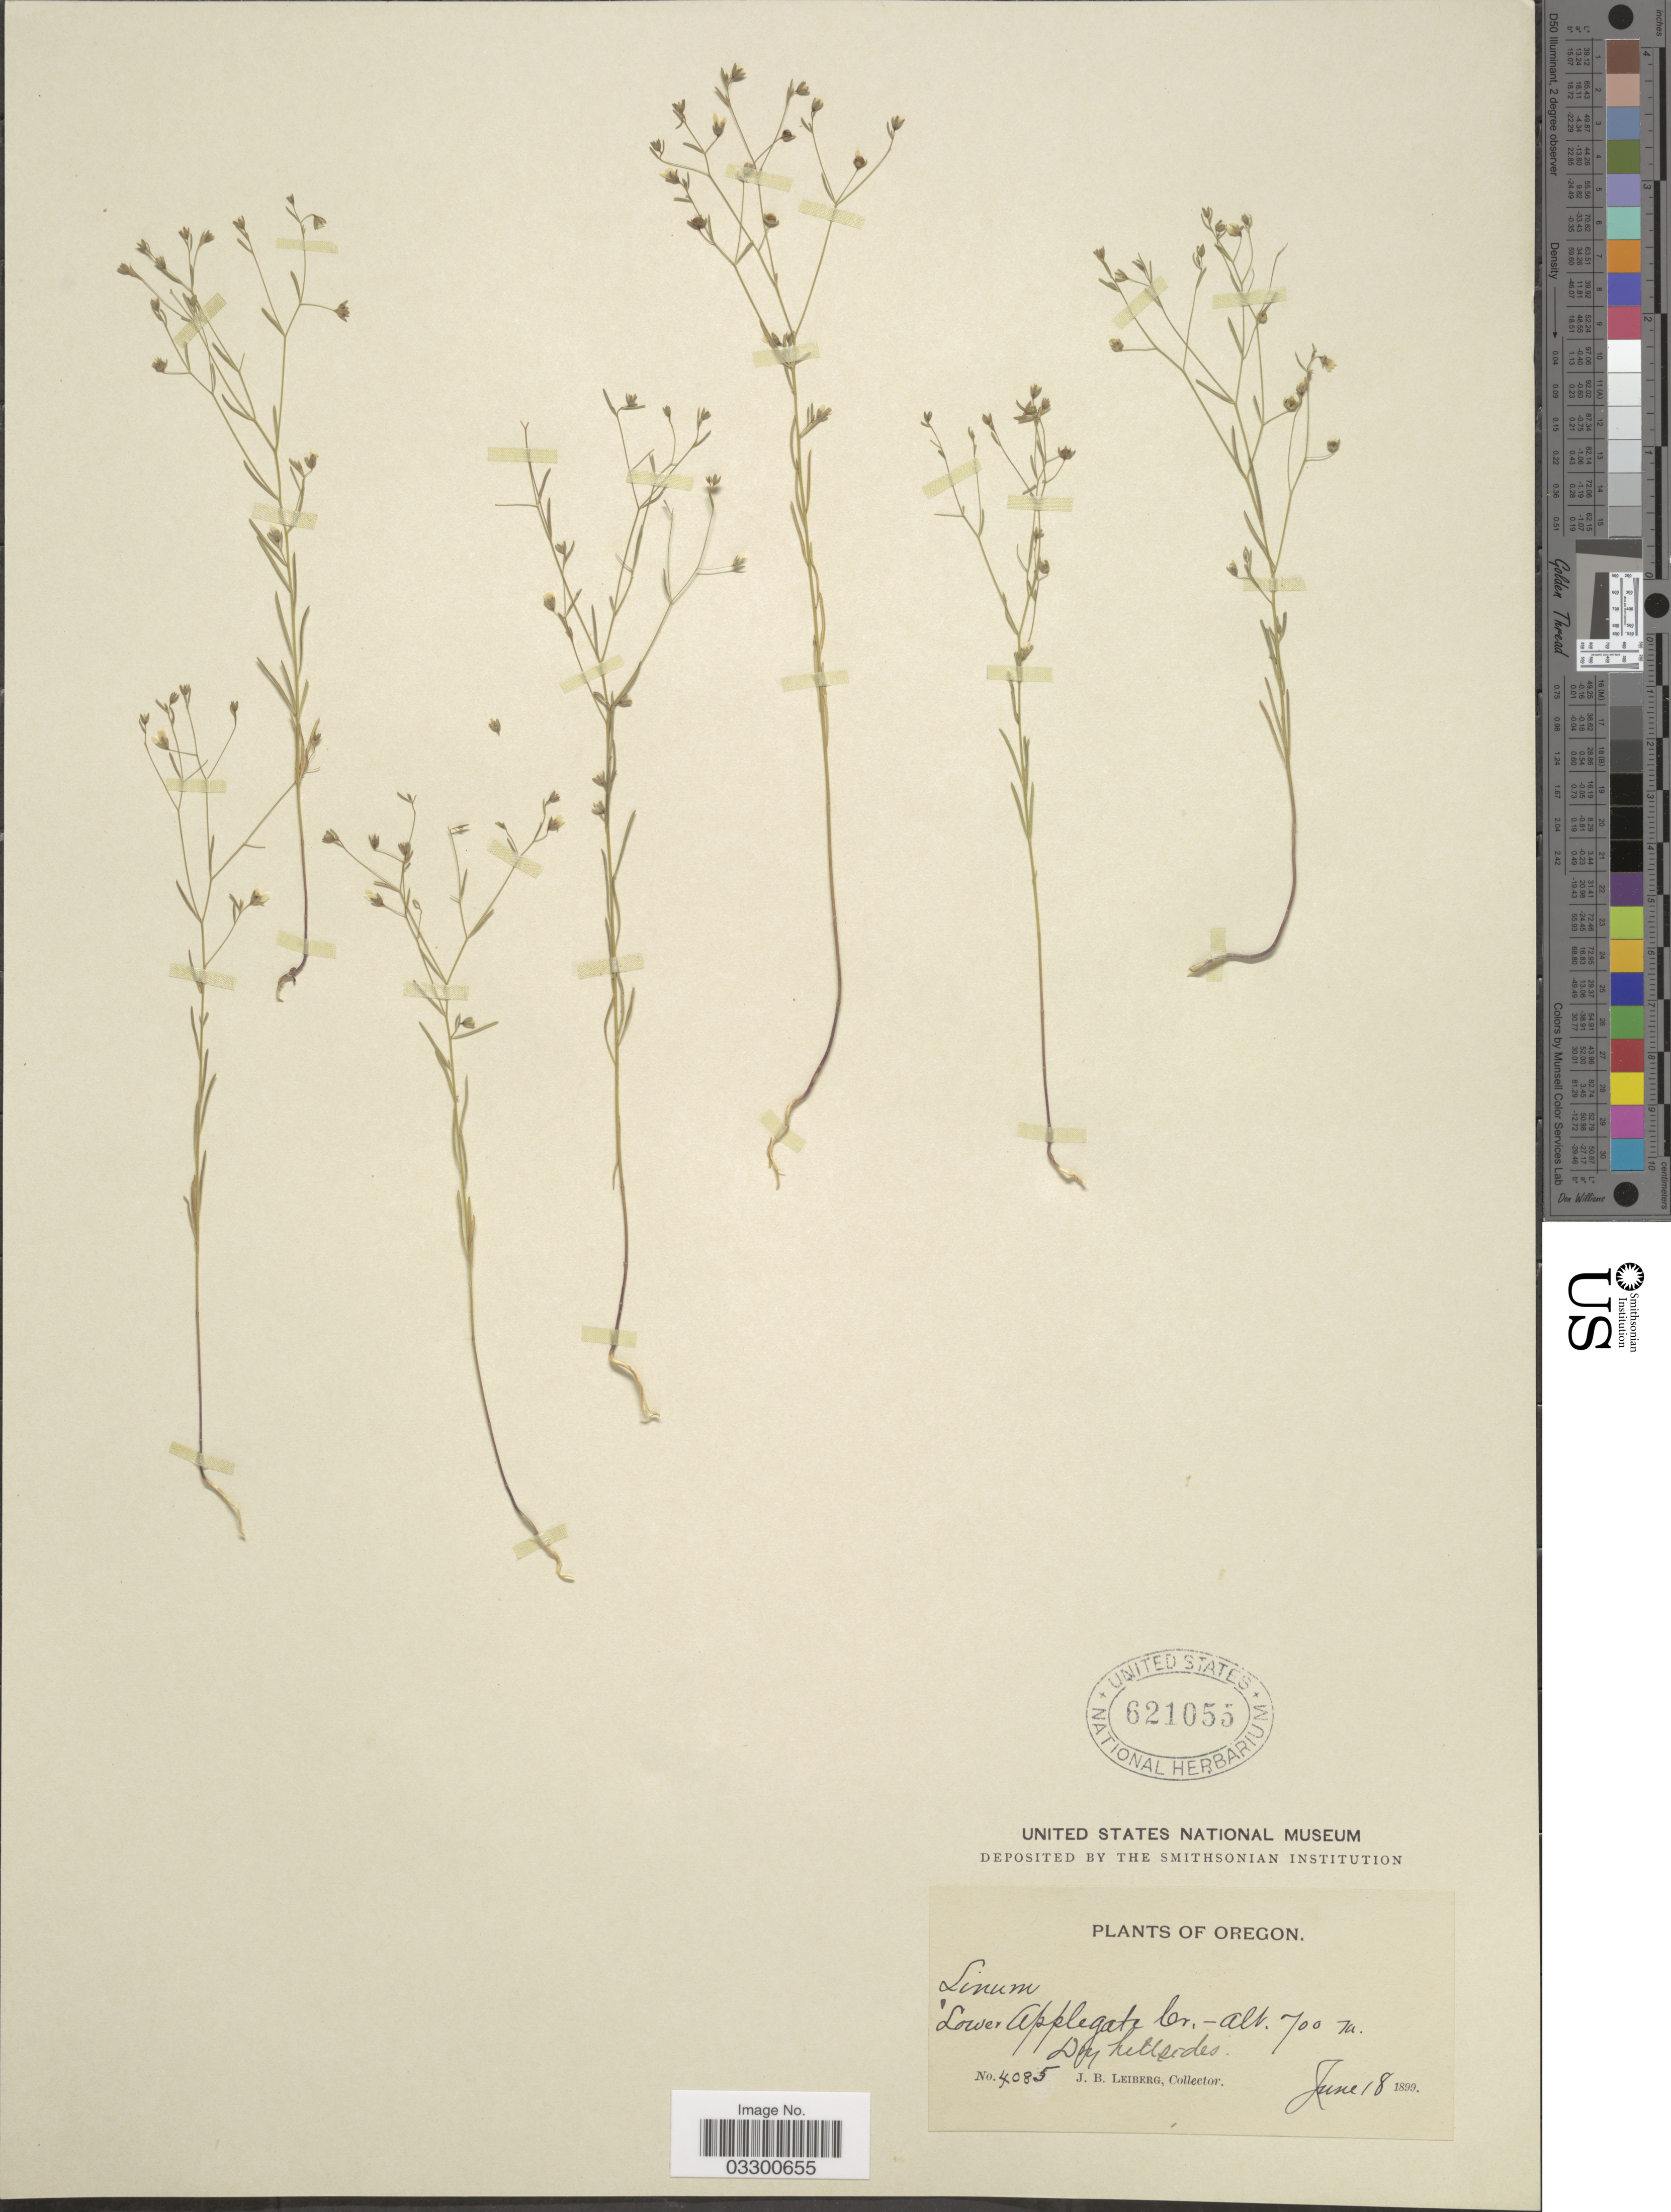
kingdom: Plantae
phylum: Tracheophyta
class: Magnoliopsida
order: Malpighiales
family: Linaceae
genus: Linum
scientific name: Linum sp.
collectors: J. B. Leiberg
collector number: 4085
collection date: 1899-06-18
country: United States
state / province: Oregon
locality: Lower Applegate Cr.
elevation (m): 700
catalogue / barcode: US 621055